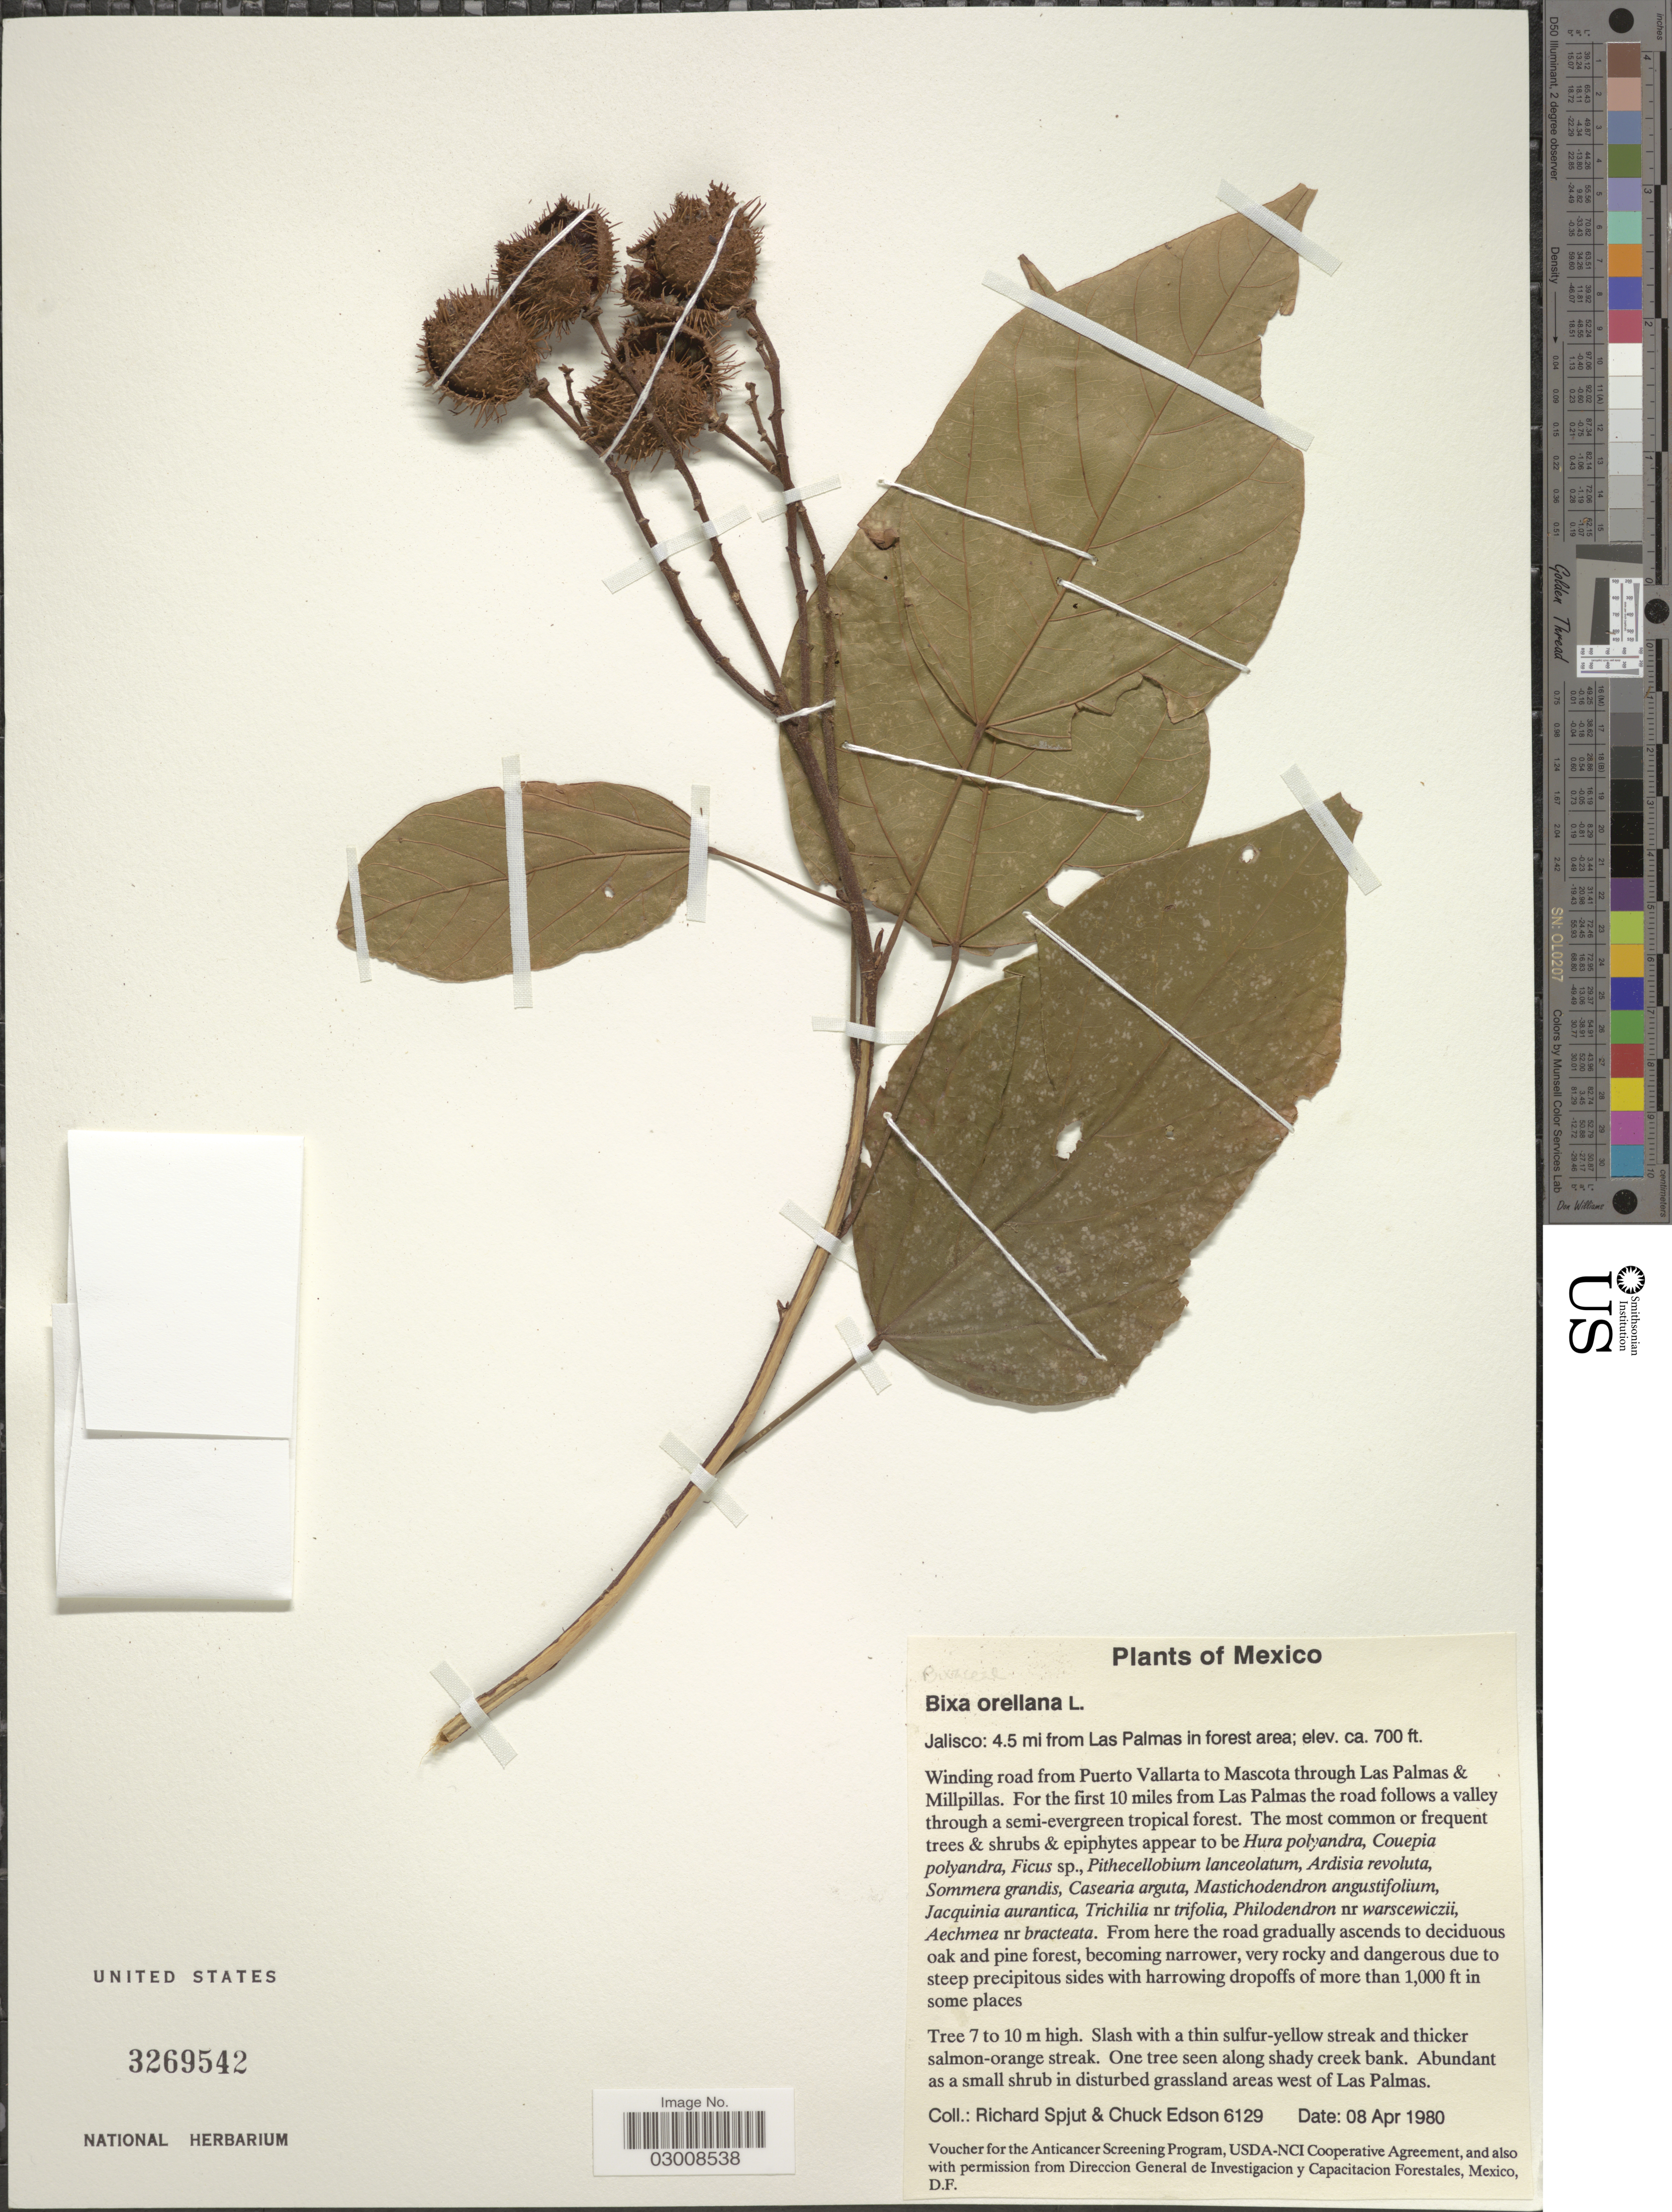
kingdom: Plantae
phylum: Tracheophyta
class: Magnoliopsida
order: Malvales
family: Bixaceae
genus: Bixa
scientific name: Bixa orellana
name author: L.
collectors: R. Spjut & C. Edson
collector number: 6129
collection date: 1980-04-08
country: Mexico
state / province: Jalisco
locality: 4.5 mi from Las Palmas in forest area. Winding road from Puerto Vallarta to macota through Las Palmas & Millpillas. For the firts 10 miles from Las Palmas. Abundant as a small shrub in disturbed grassland areas west of Las Palmas.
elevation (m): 213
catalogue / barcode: US 3269542